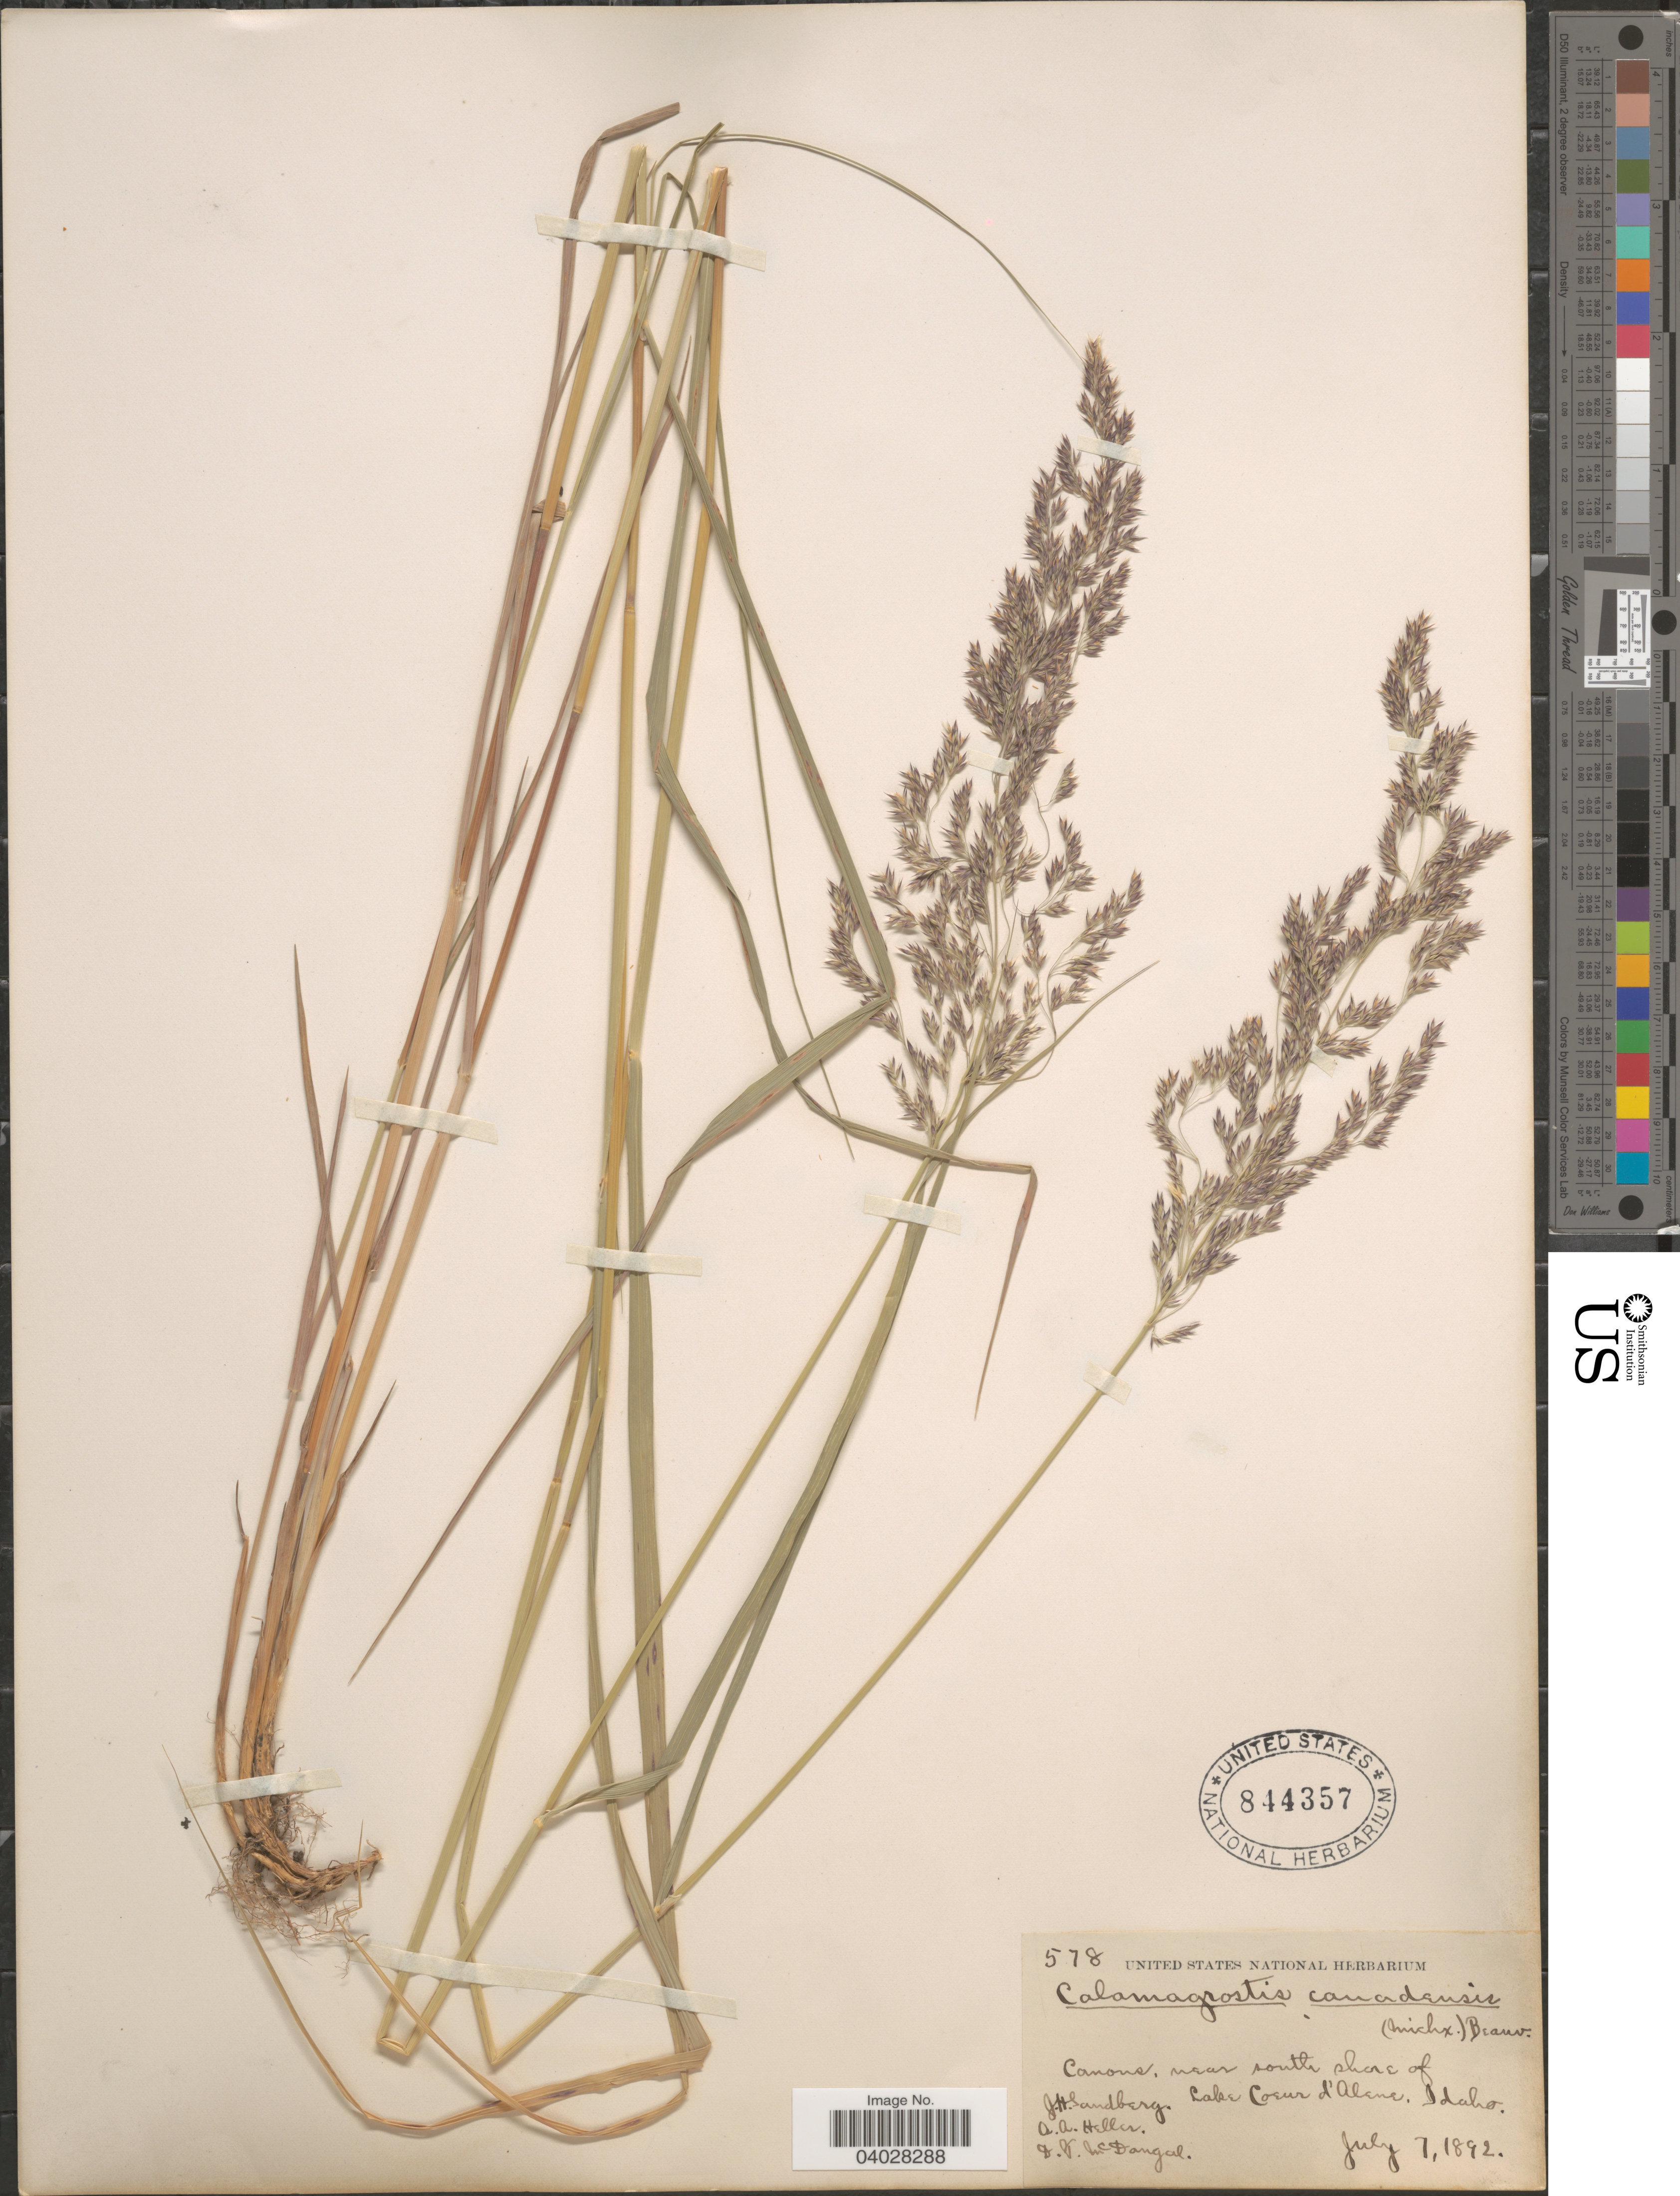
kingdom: Plantae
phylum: Tracheophyta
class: Liliopsida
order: Poales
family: Poaceae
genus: Calamagrostis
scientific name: Calamagrostis canadensis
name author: (Michx.) P. Beauv.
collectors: J. H. Sandberg, A. A. Heller & D. McDougal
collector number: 578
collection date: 1892-07-07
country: United States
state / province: Idaho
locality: Near south shore of Lake Coeur d'Alene.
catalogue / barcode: US 844357